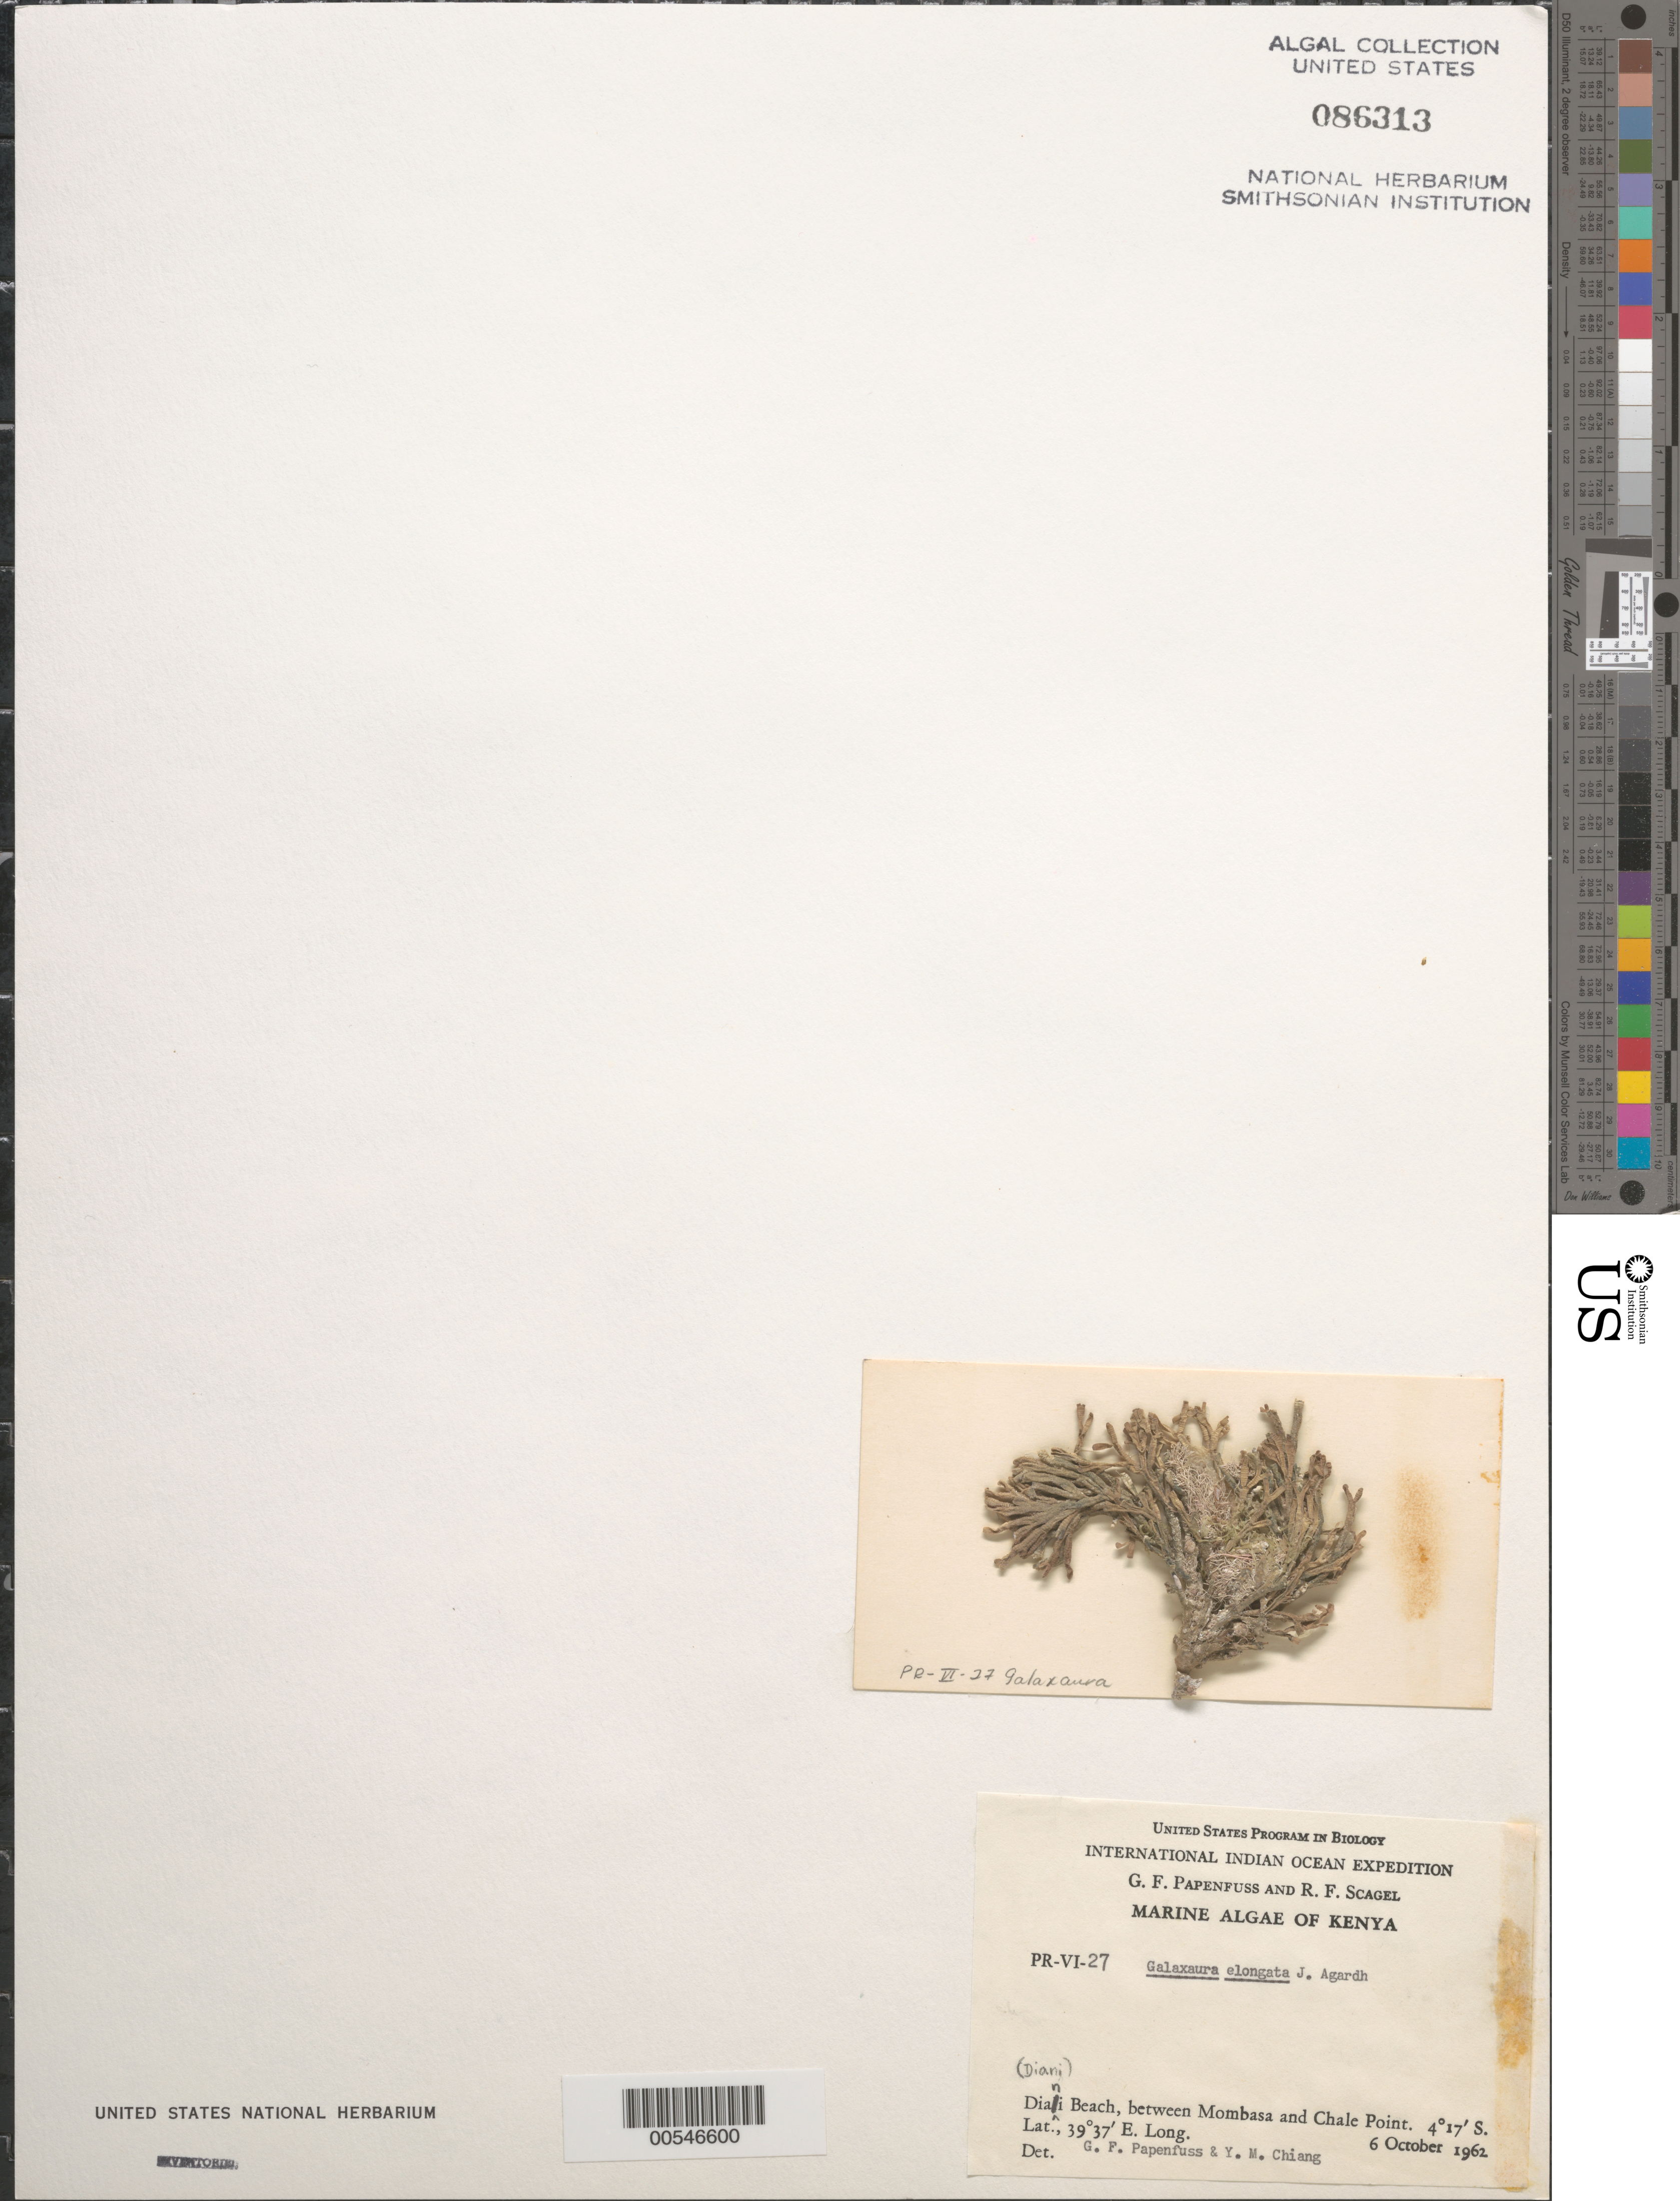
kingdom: Plantae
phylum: Rhodophyta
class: Florideophyceae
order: Nemaliales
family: Galaxauraceae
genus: Galaxaura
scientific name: Galaxaura elongata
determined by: Papenfuss, G. F.; Chiang, Y. M.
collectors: G. Papenfuss & R. F. Scagel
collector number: PR-VI-27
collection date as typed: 06 Oct 1962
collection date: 1962-10-06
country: Kenya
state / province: Mombasa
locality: Diani Beach, between Mombasa and Chale Point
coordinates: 4 17'S, 39 37'E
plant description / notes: International Indian Ocean Expedition, 1962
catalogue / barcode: US 86313